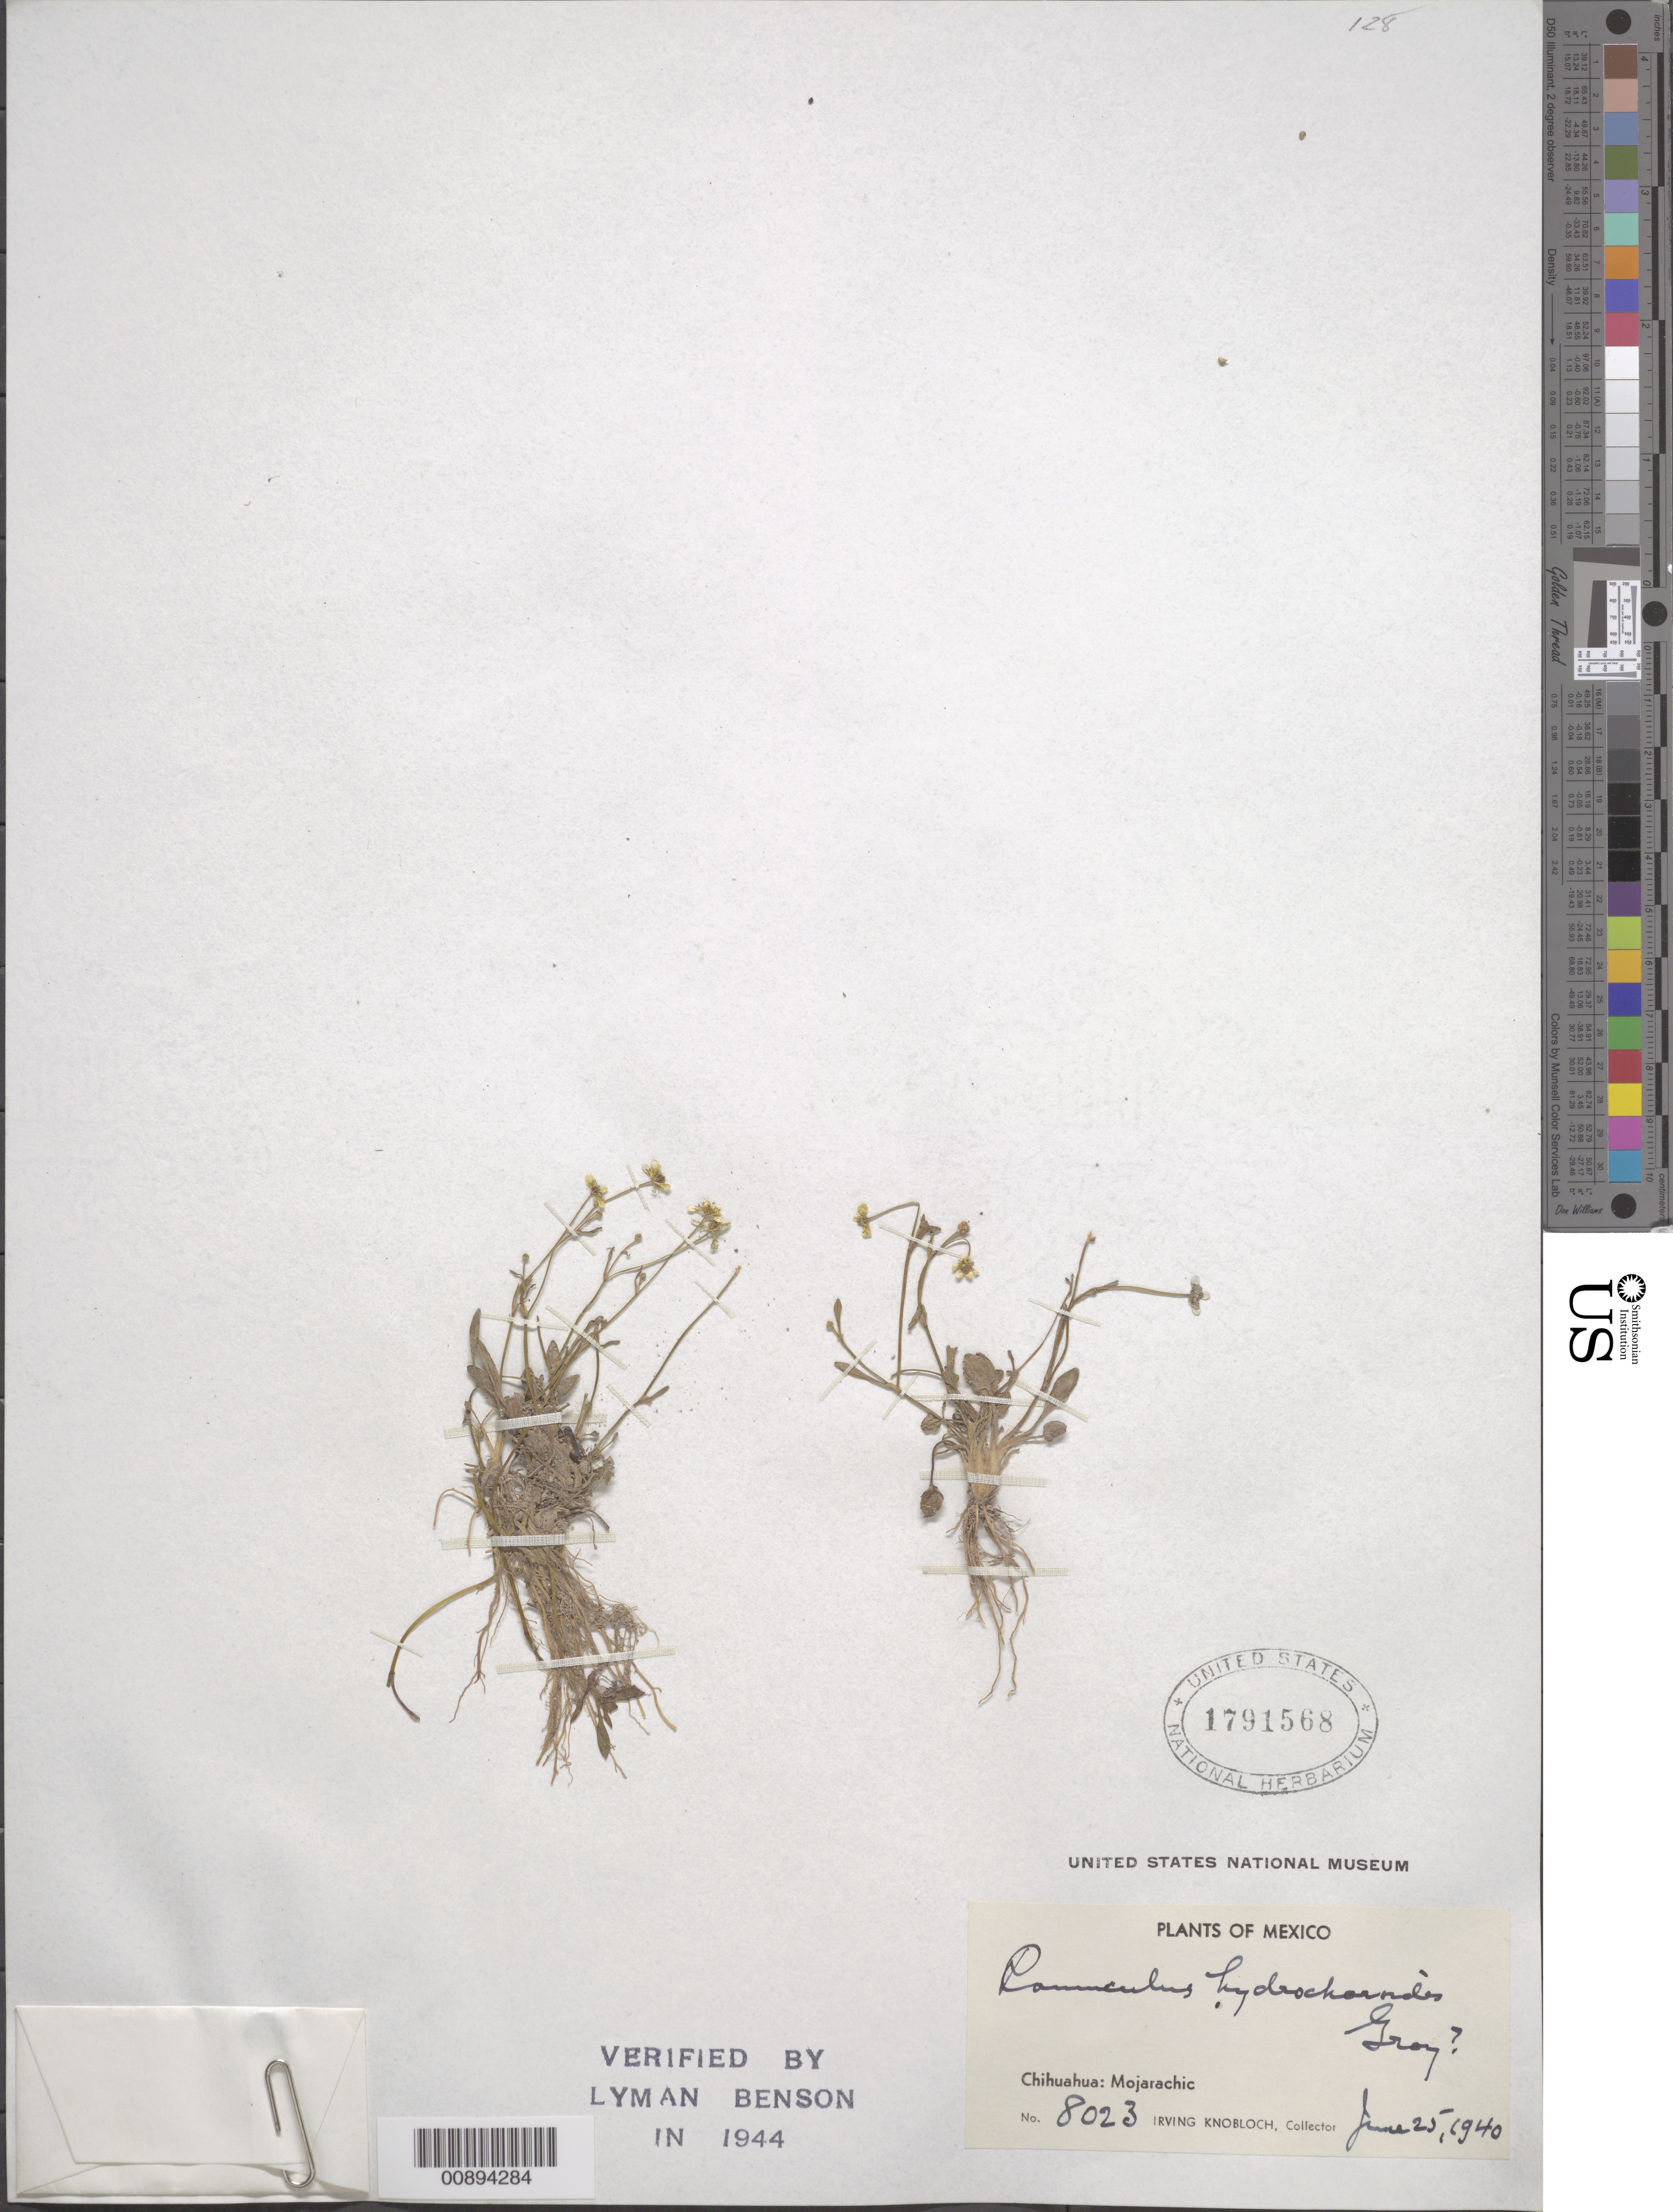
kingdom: Plantae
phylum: Tracheophyta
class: Magnoliopsida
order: Ranunculales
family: Ranunculaceae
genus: Ranunculus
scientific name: Ranunculus hydrocharoides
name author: A. Gray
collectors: I. W. Knobloch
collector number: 8023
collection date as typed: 25 Jun 1940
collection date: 1940-06-25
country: Mexico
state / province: Chihuahua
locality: Mojarachic, Chihuahua.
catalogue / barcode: US 1791568